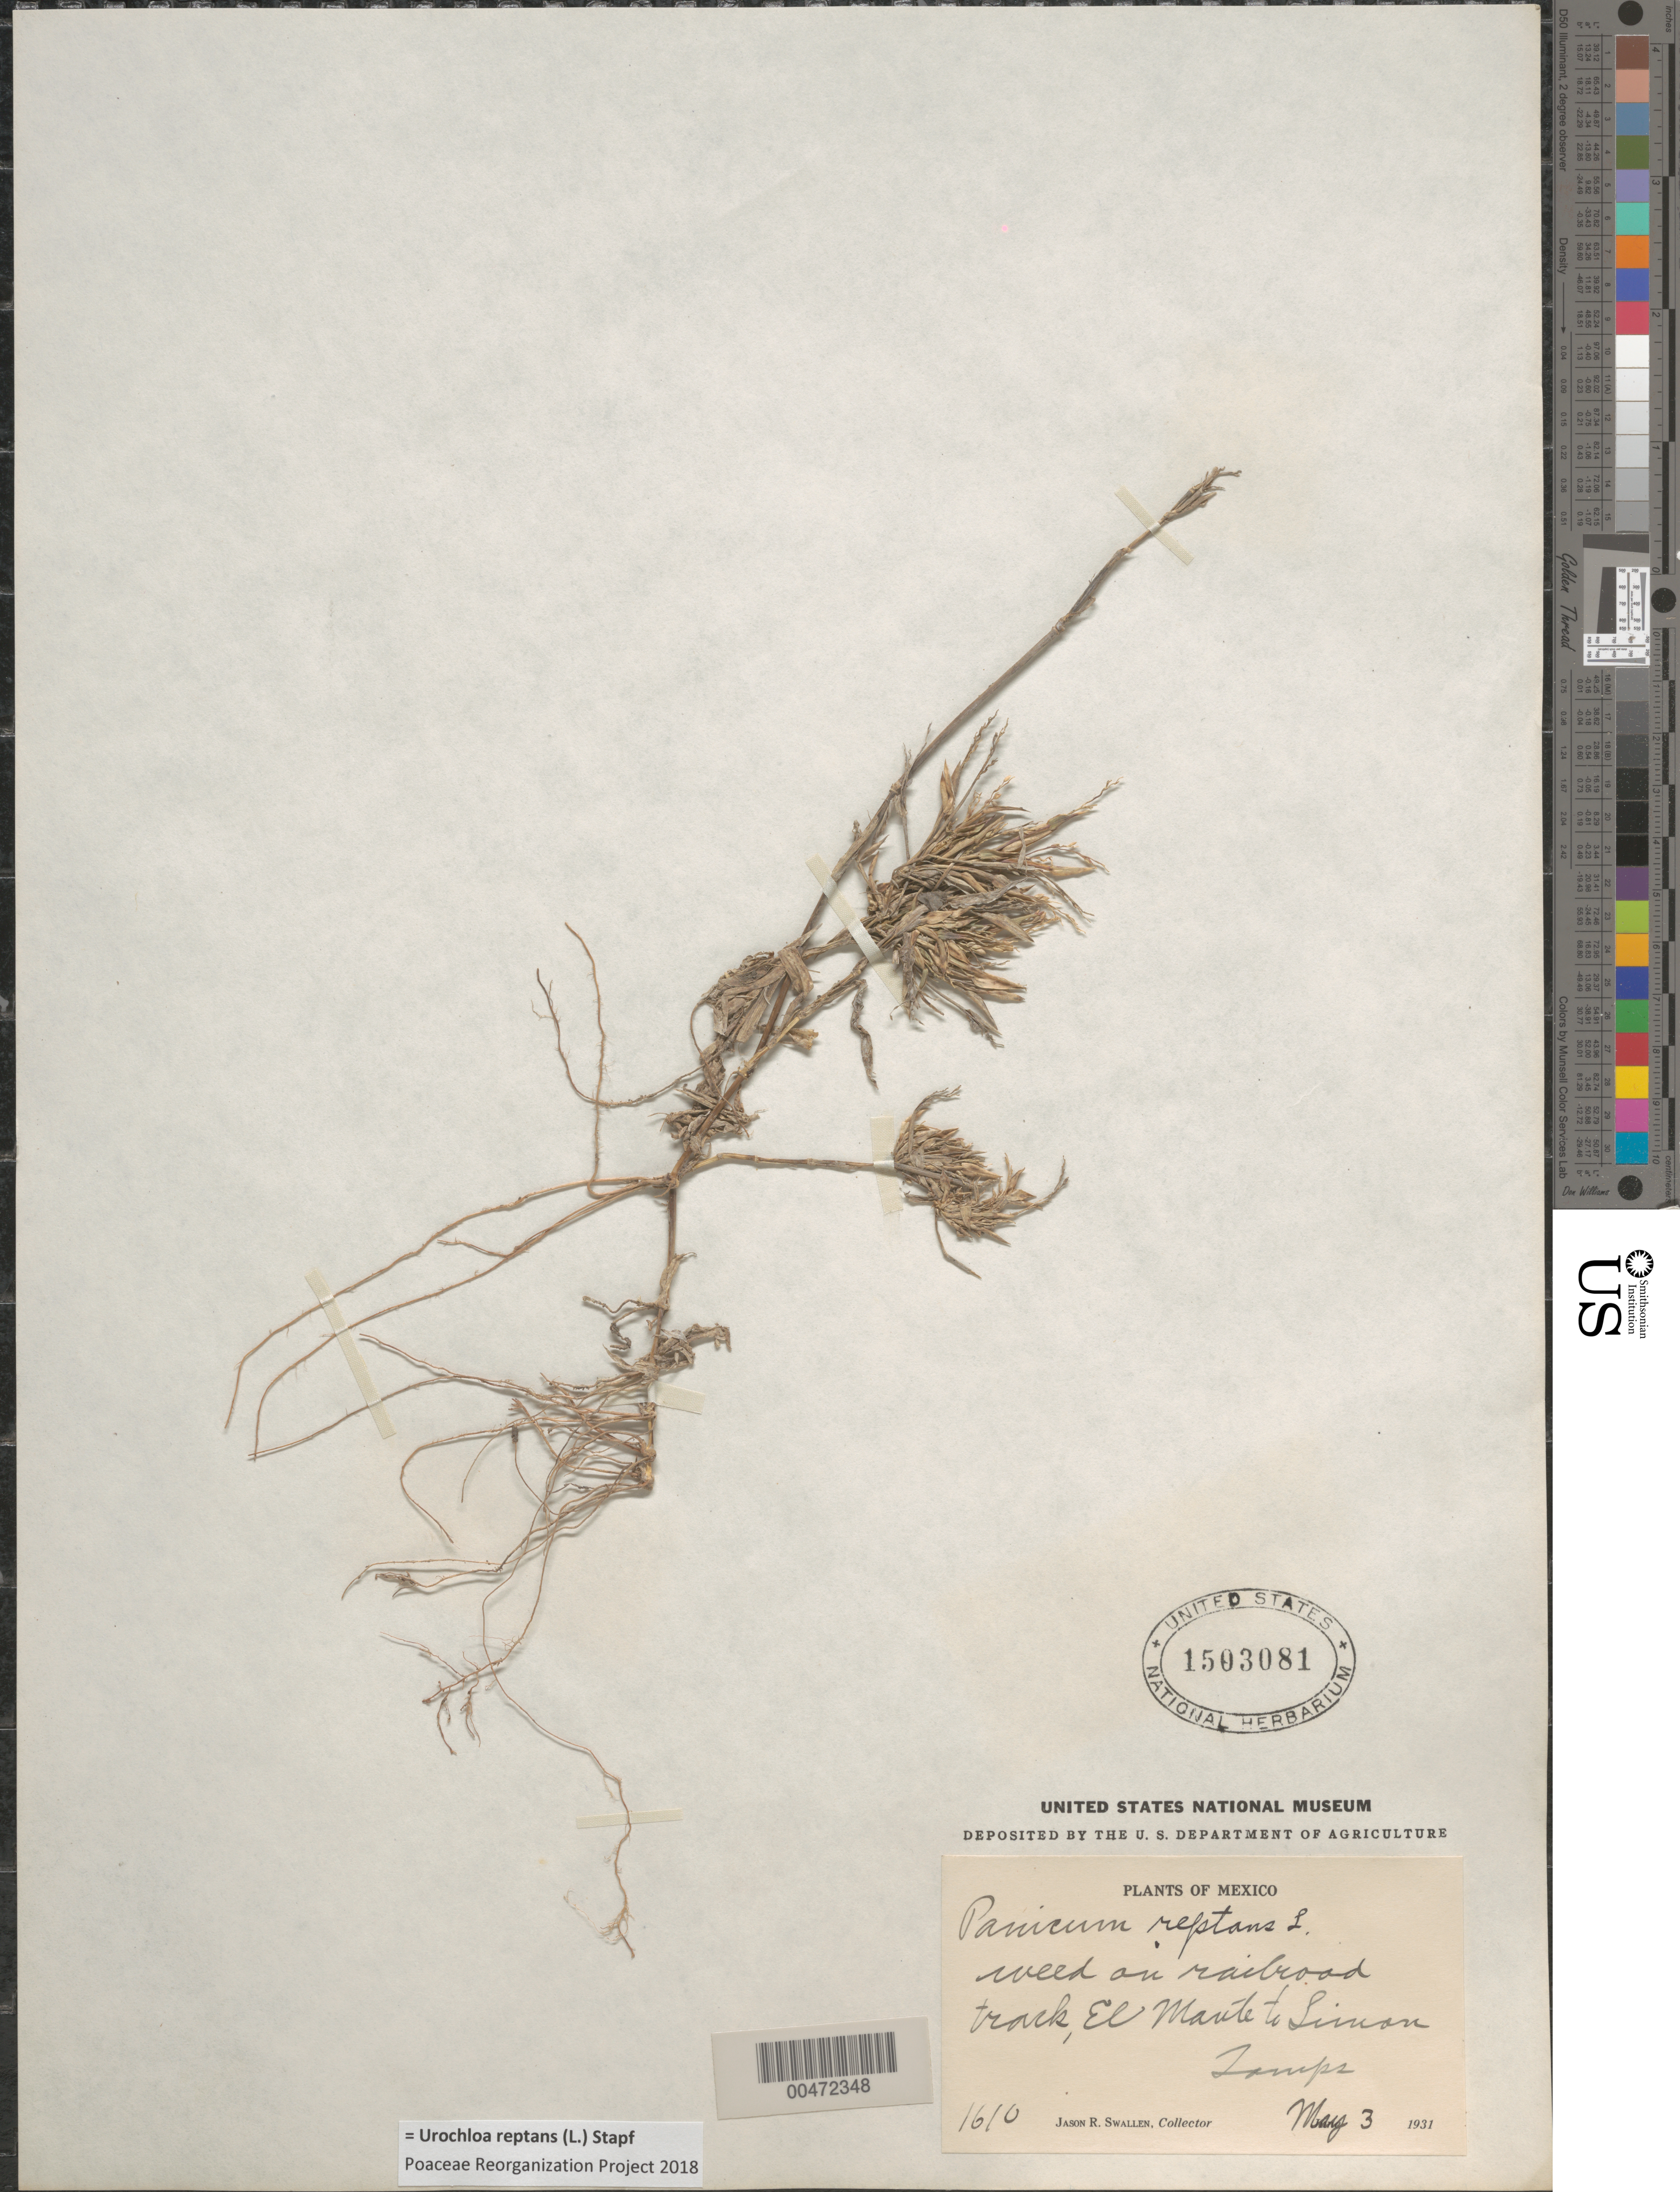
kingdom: Plantae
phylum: Tracheophyta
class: Liliopsida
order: Poales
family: Poaceae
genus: Urochloa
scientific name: Urochloa reptans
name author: (L.) Stapf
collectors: J. R. Swallen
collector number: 1610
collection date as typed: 3 May 1931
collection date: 1931-05-03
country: Mexico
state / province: Tamaulipas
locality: El Monte to Limon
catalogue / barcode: US 1503081